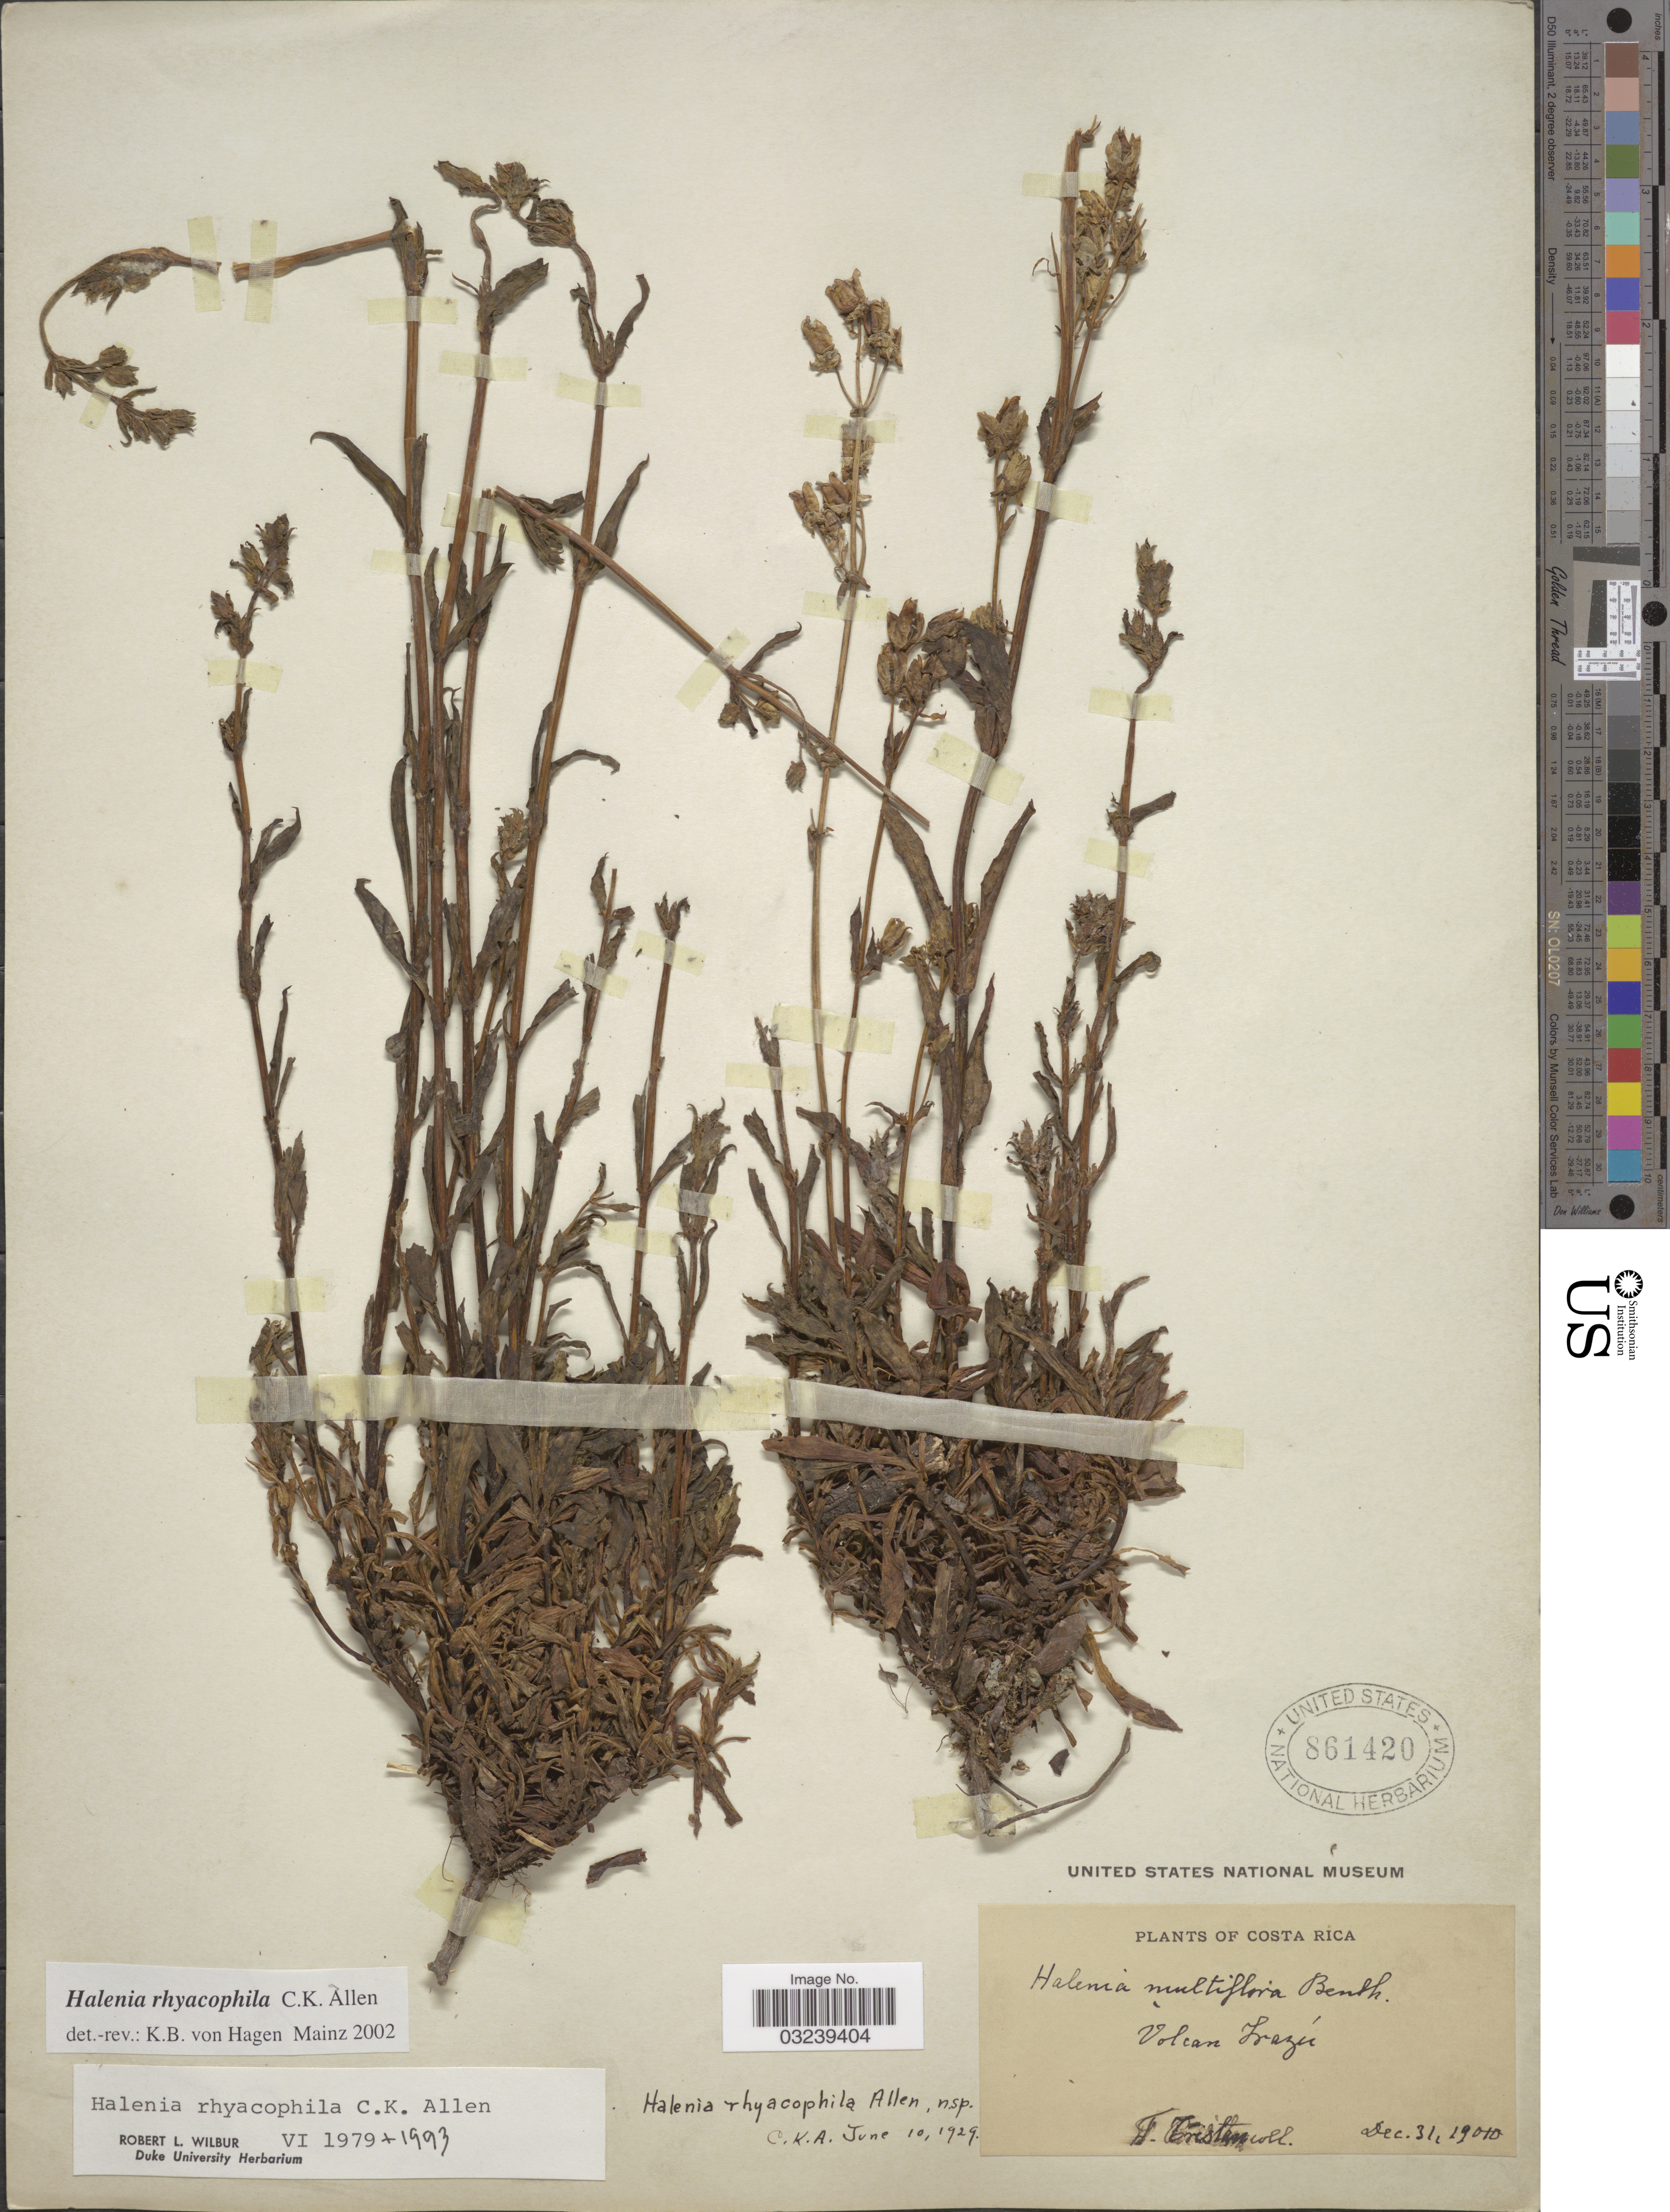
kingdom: Plantae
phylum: Tracheophyta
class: Magnoliopsida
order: Gentianales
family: Gentianaceae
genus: Halenia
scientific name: Halenia rhyacophila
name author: C.K. Allen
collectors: F. Tristan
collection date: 1910-12-31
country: Costa Rica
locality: Volcan Irazú.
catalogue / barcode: US 861420